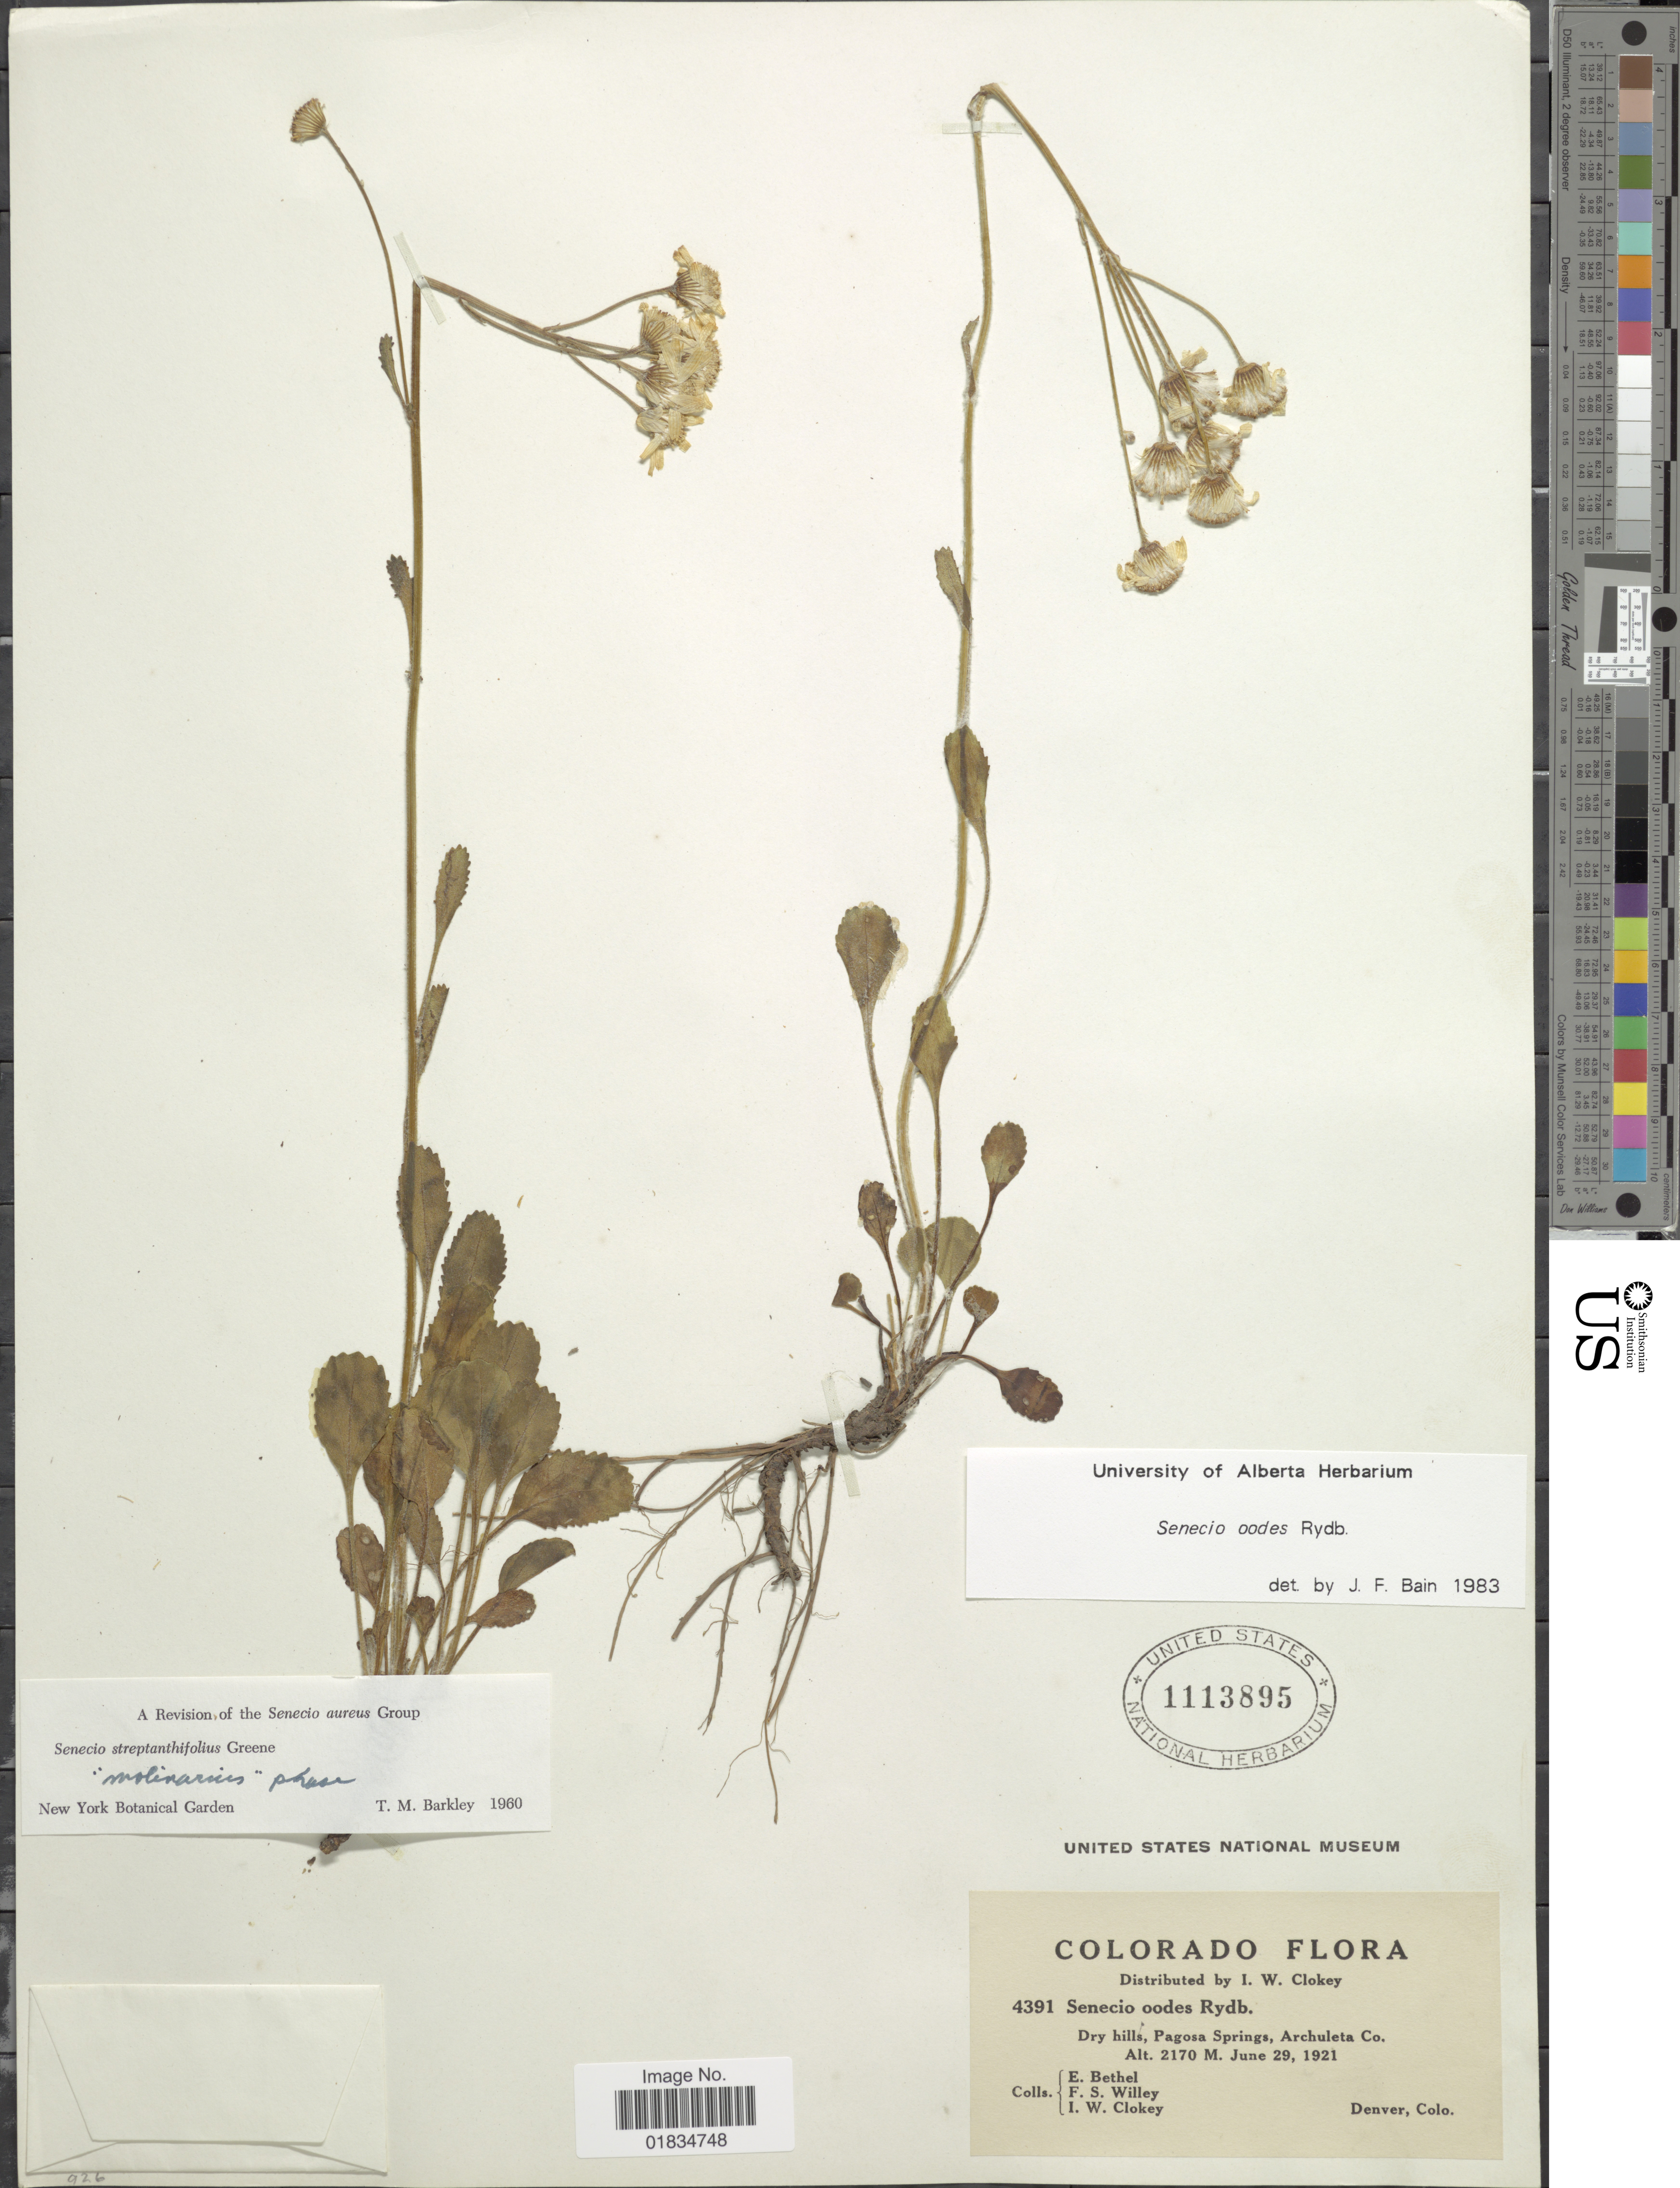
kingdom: Plantae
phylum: Tracheophyta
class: Magnoliopsida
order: Asterales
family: Asteraceae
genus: Packera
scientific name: Packera streptanthifolia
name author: (Greene) W.A. Weber & Á. Löve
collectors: E. Bethel, F. Willey & I. W. Clokey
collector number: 4391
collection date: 1921-06-29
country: United States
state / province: Colorado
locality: Pagosa Springs, Archuleta Co.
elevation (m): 2170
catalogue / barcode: US 1113895